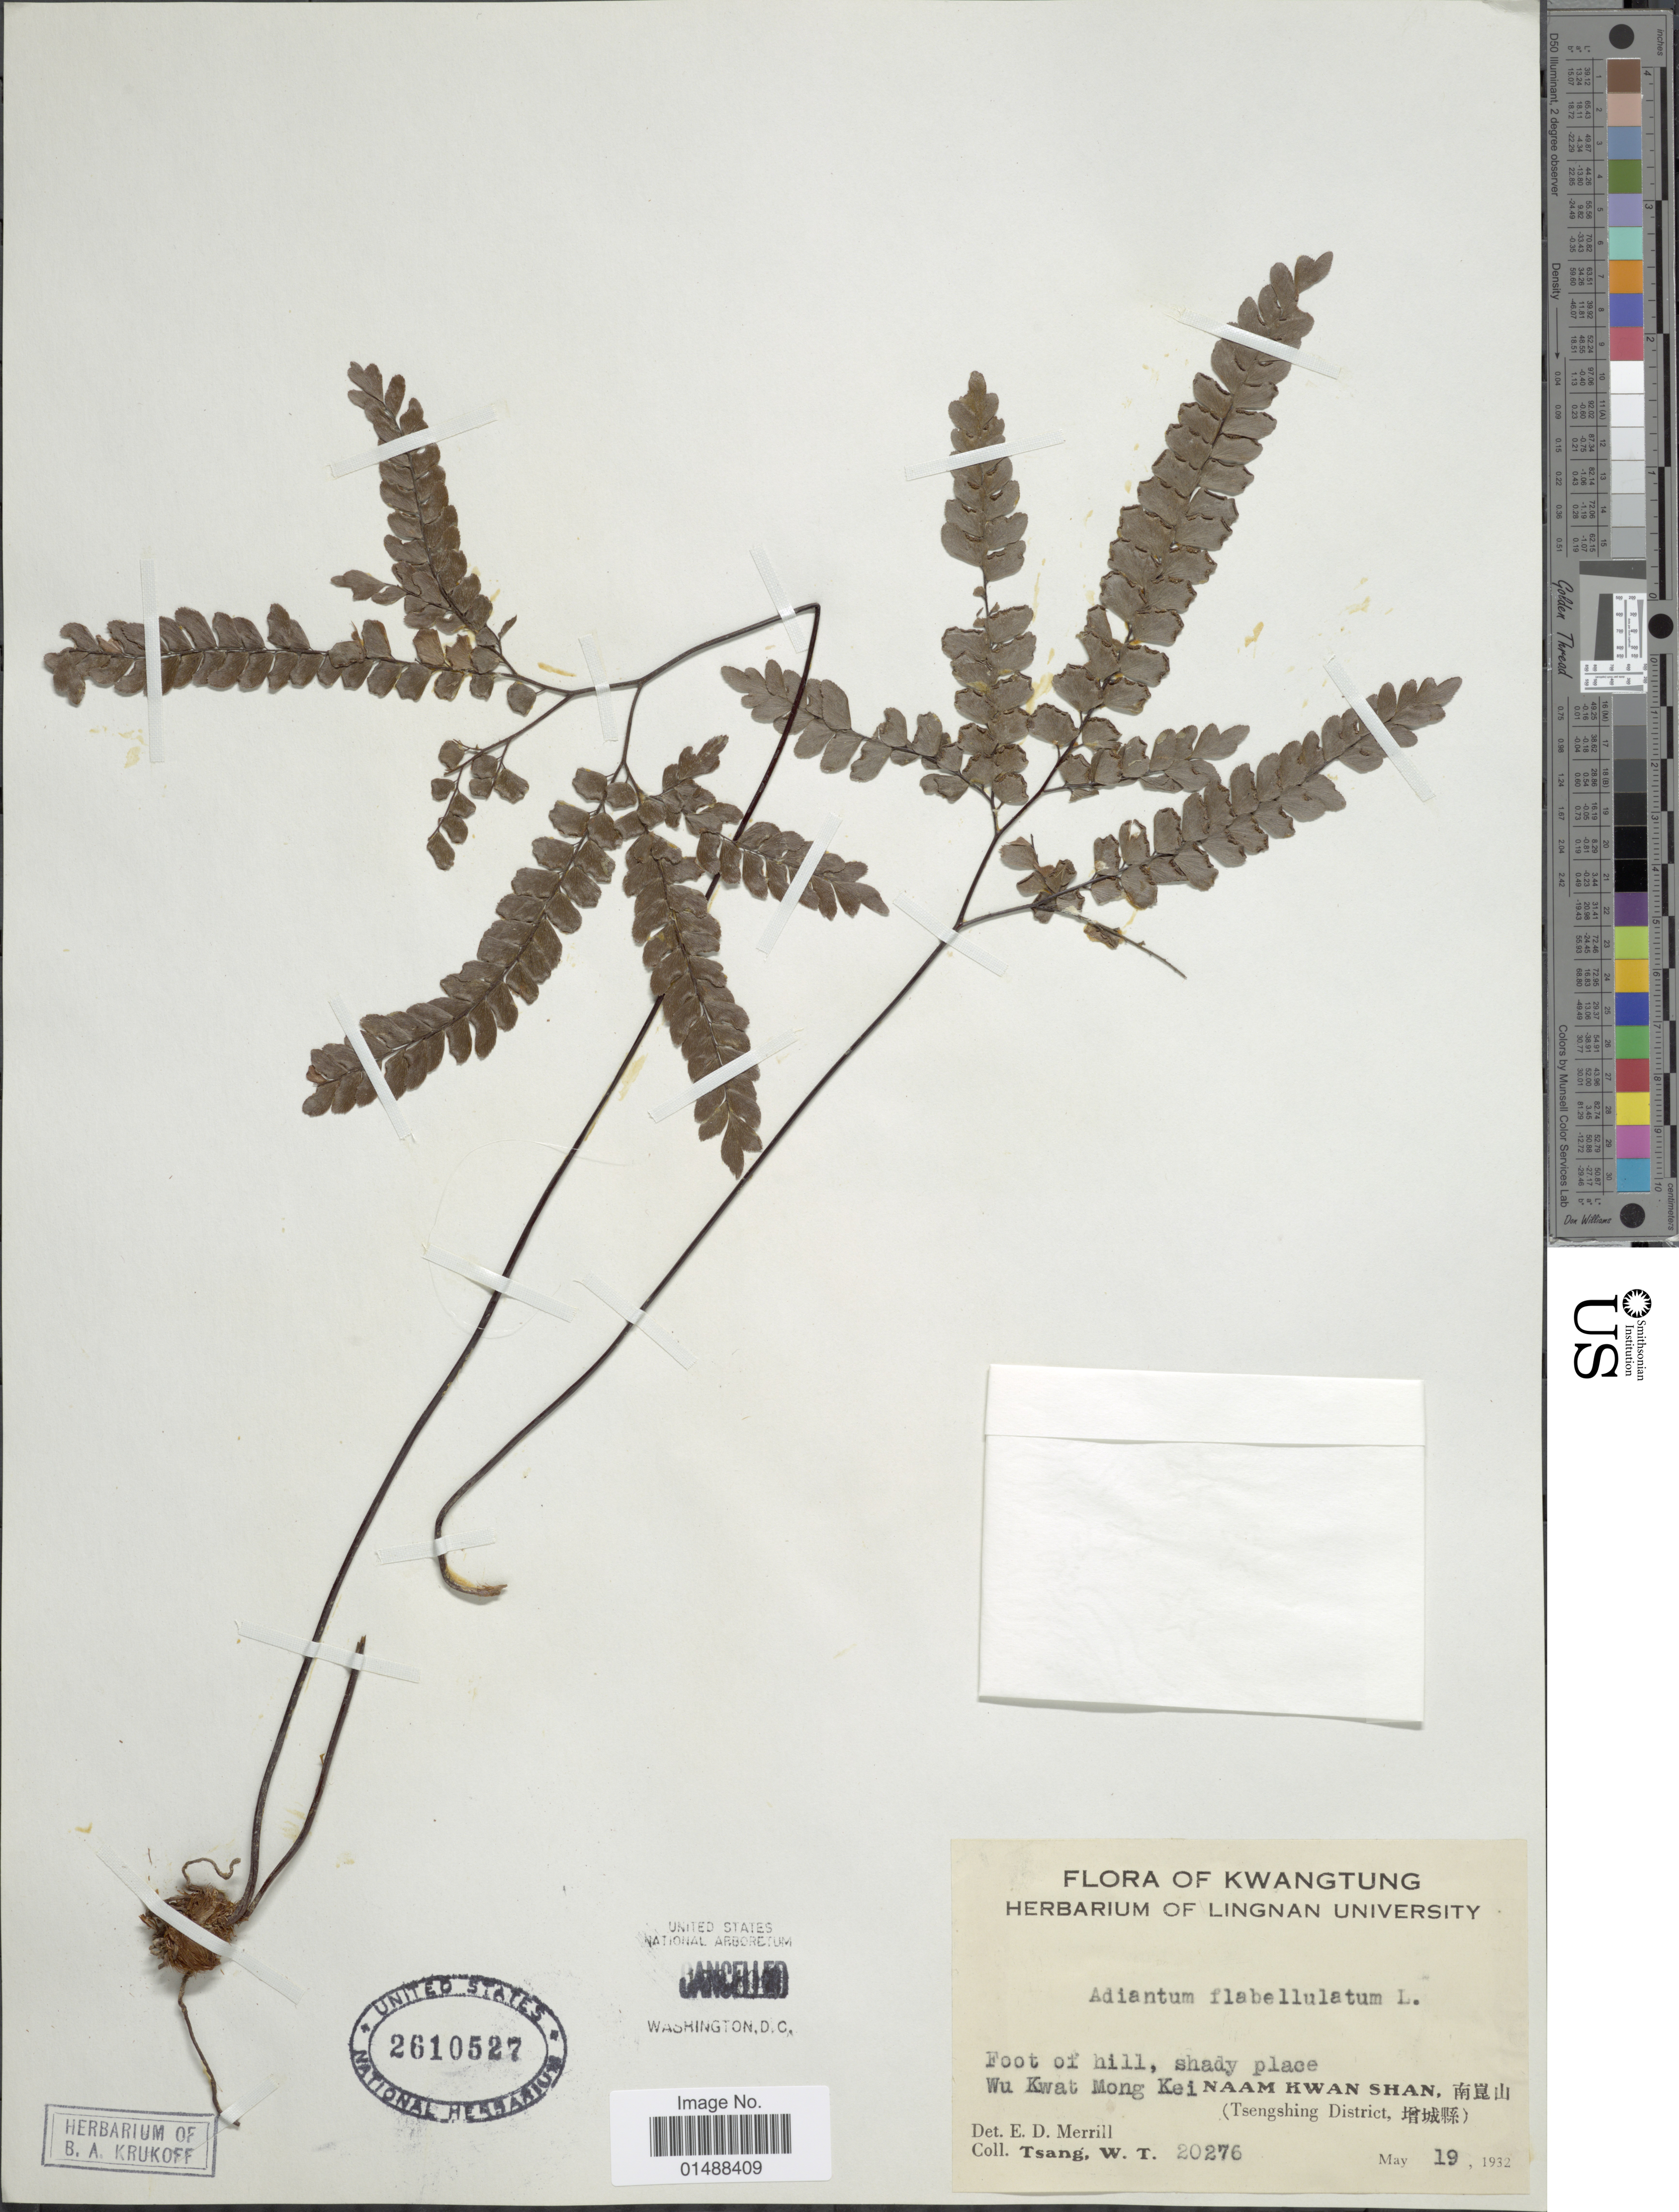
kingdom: Plantae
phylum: Tracheophyta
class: Polypodiopsida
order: Polypodiales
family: Pteridaceae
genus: Adiantum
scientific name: Adiantum flabellulatum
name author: L.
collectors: W. T. Tsang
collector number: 20276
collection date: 1932-05-19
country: China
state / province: Guangdong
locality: Kwangtung, Wu Kwat Mong Kei, Naam Kwan Shan, X, (Tsengshing District, X).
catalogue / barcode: US 2610527